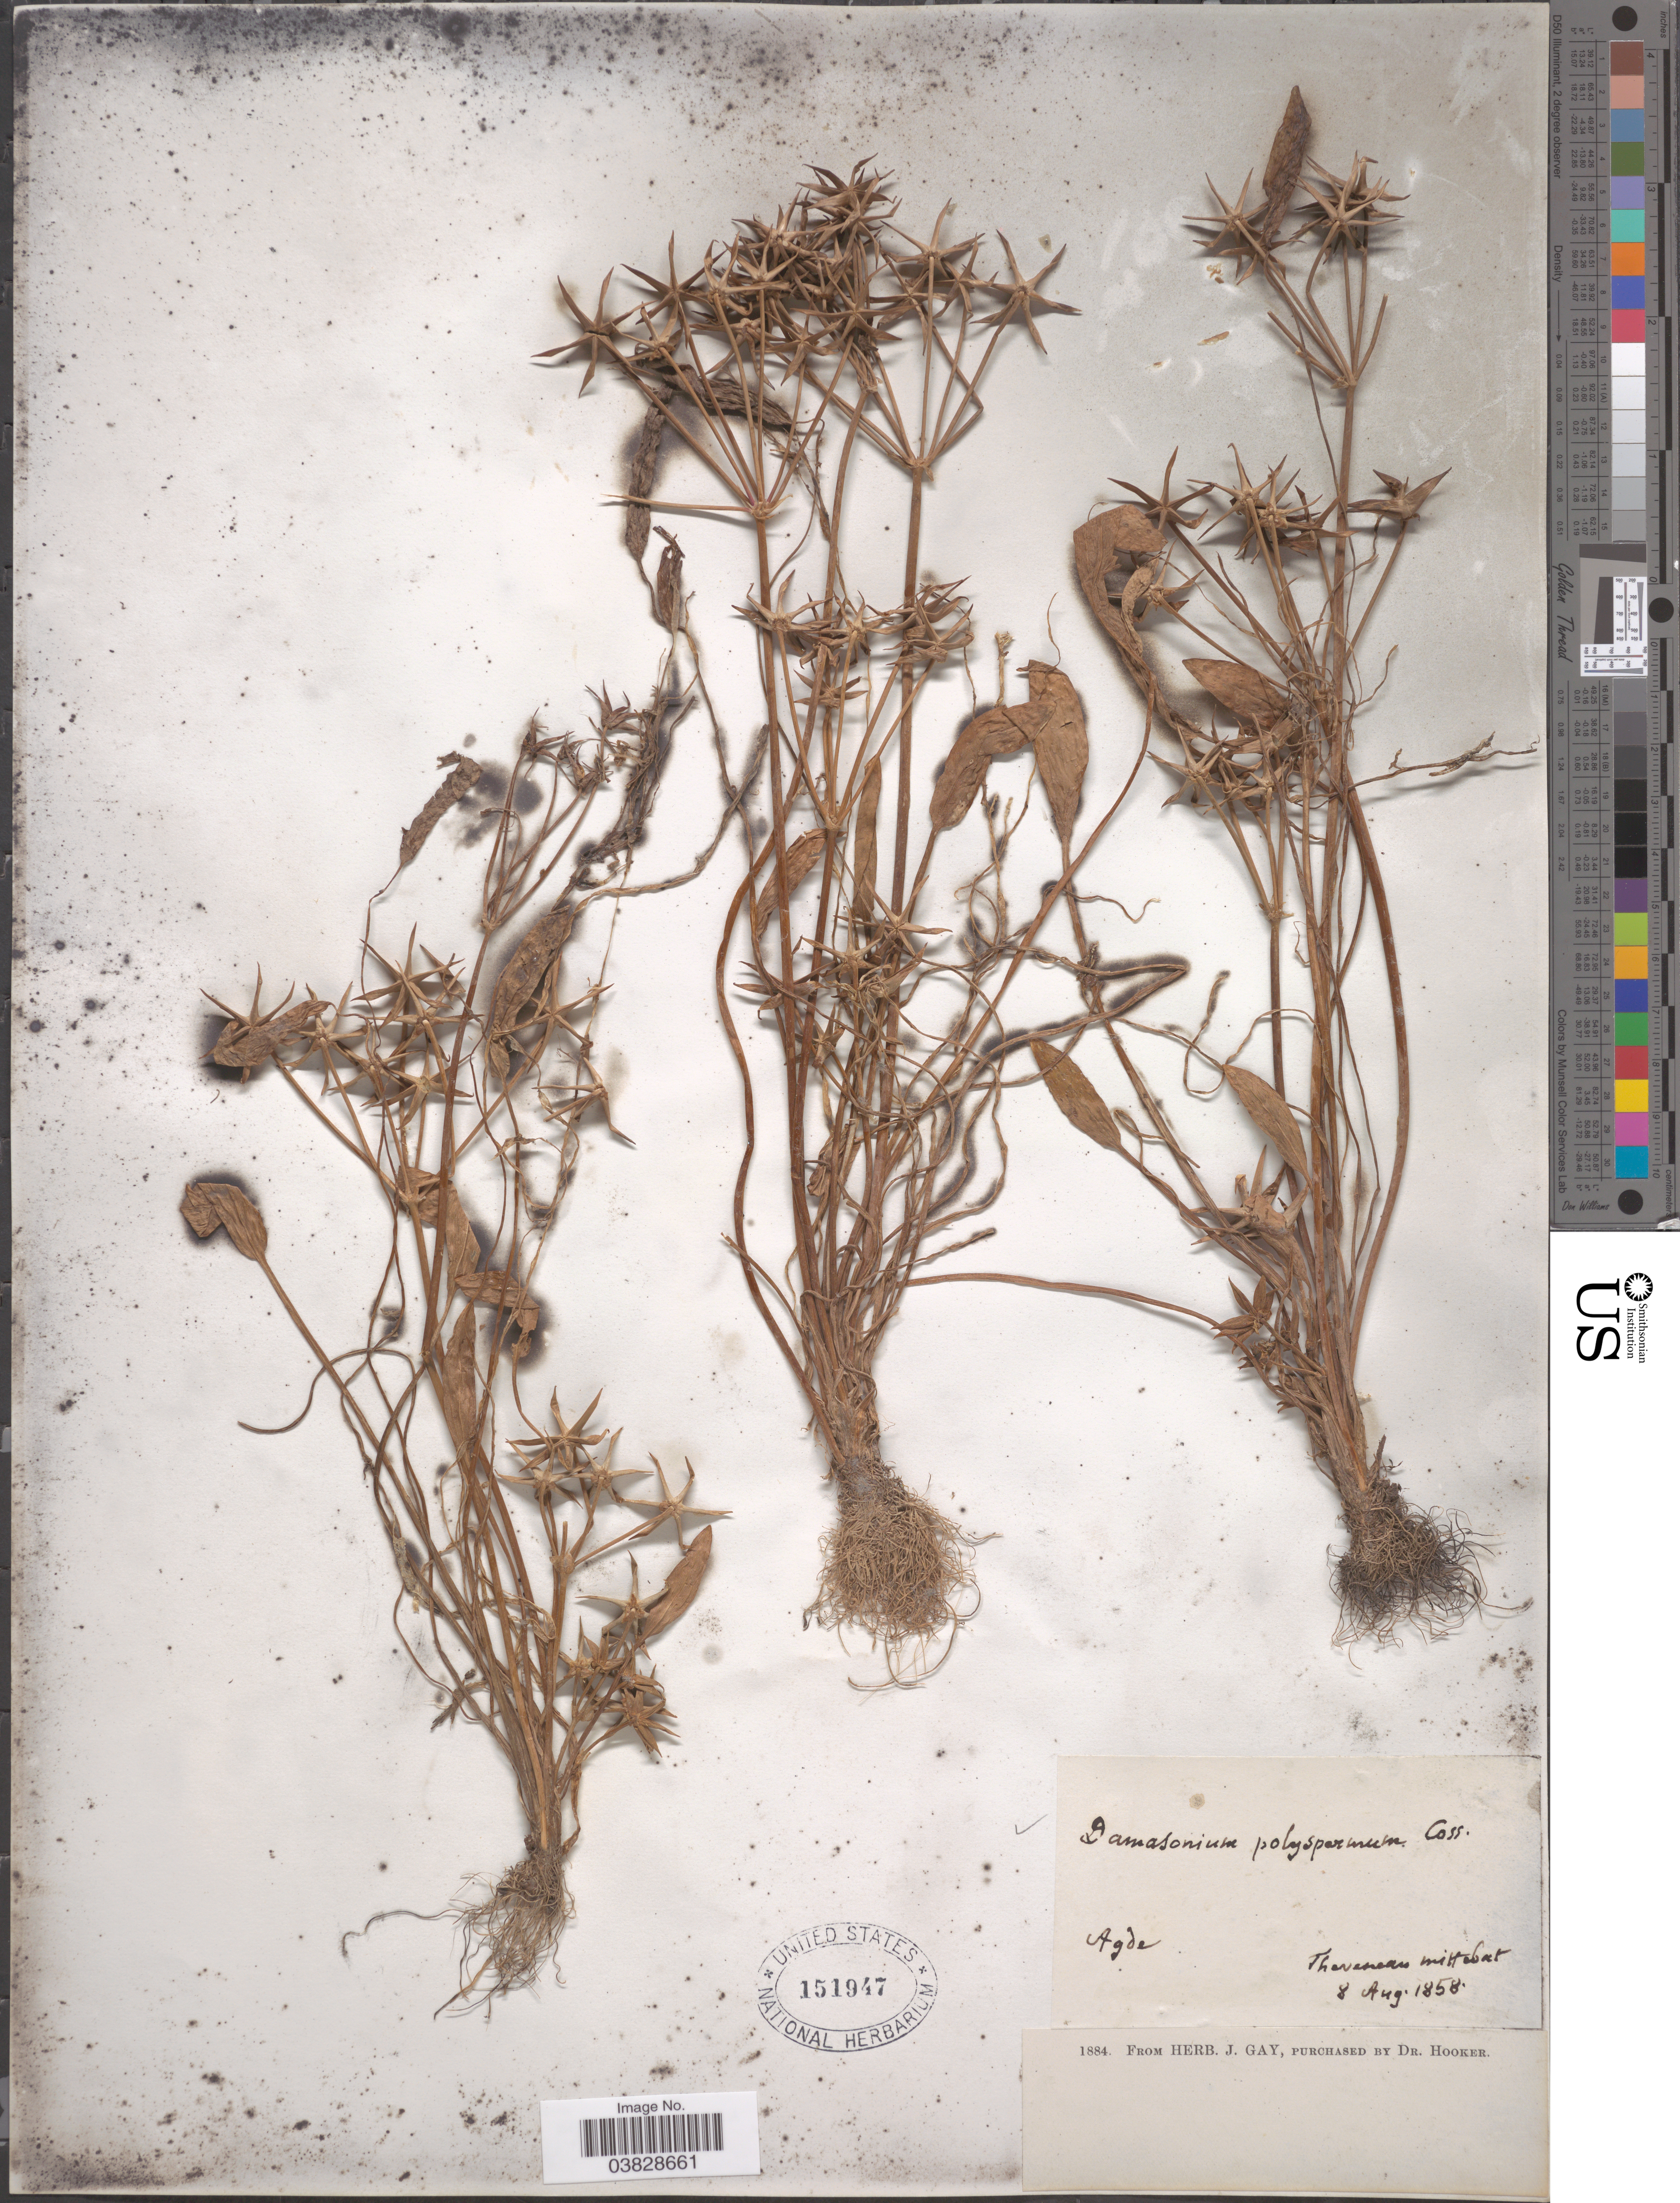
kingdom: Plantae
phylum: Tracheophyta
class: Liliopsida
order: Alismatales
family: Alismataceae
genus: Damasonium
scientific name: Damasonium polyspermum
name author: Coss.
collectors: ex herb. J. Gay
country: France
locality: Agde.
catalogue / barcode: US 151947